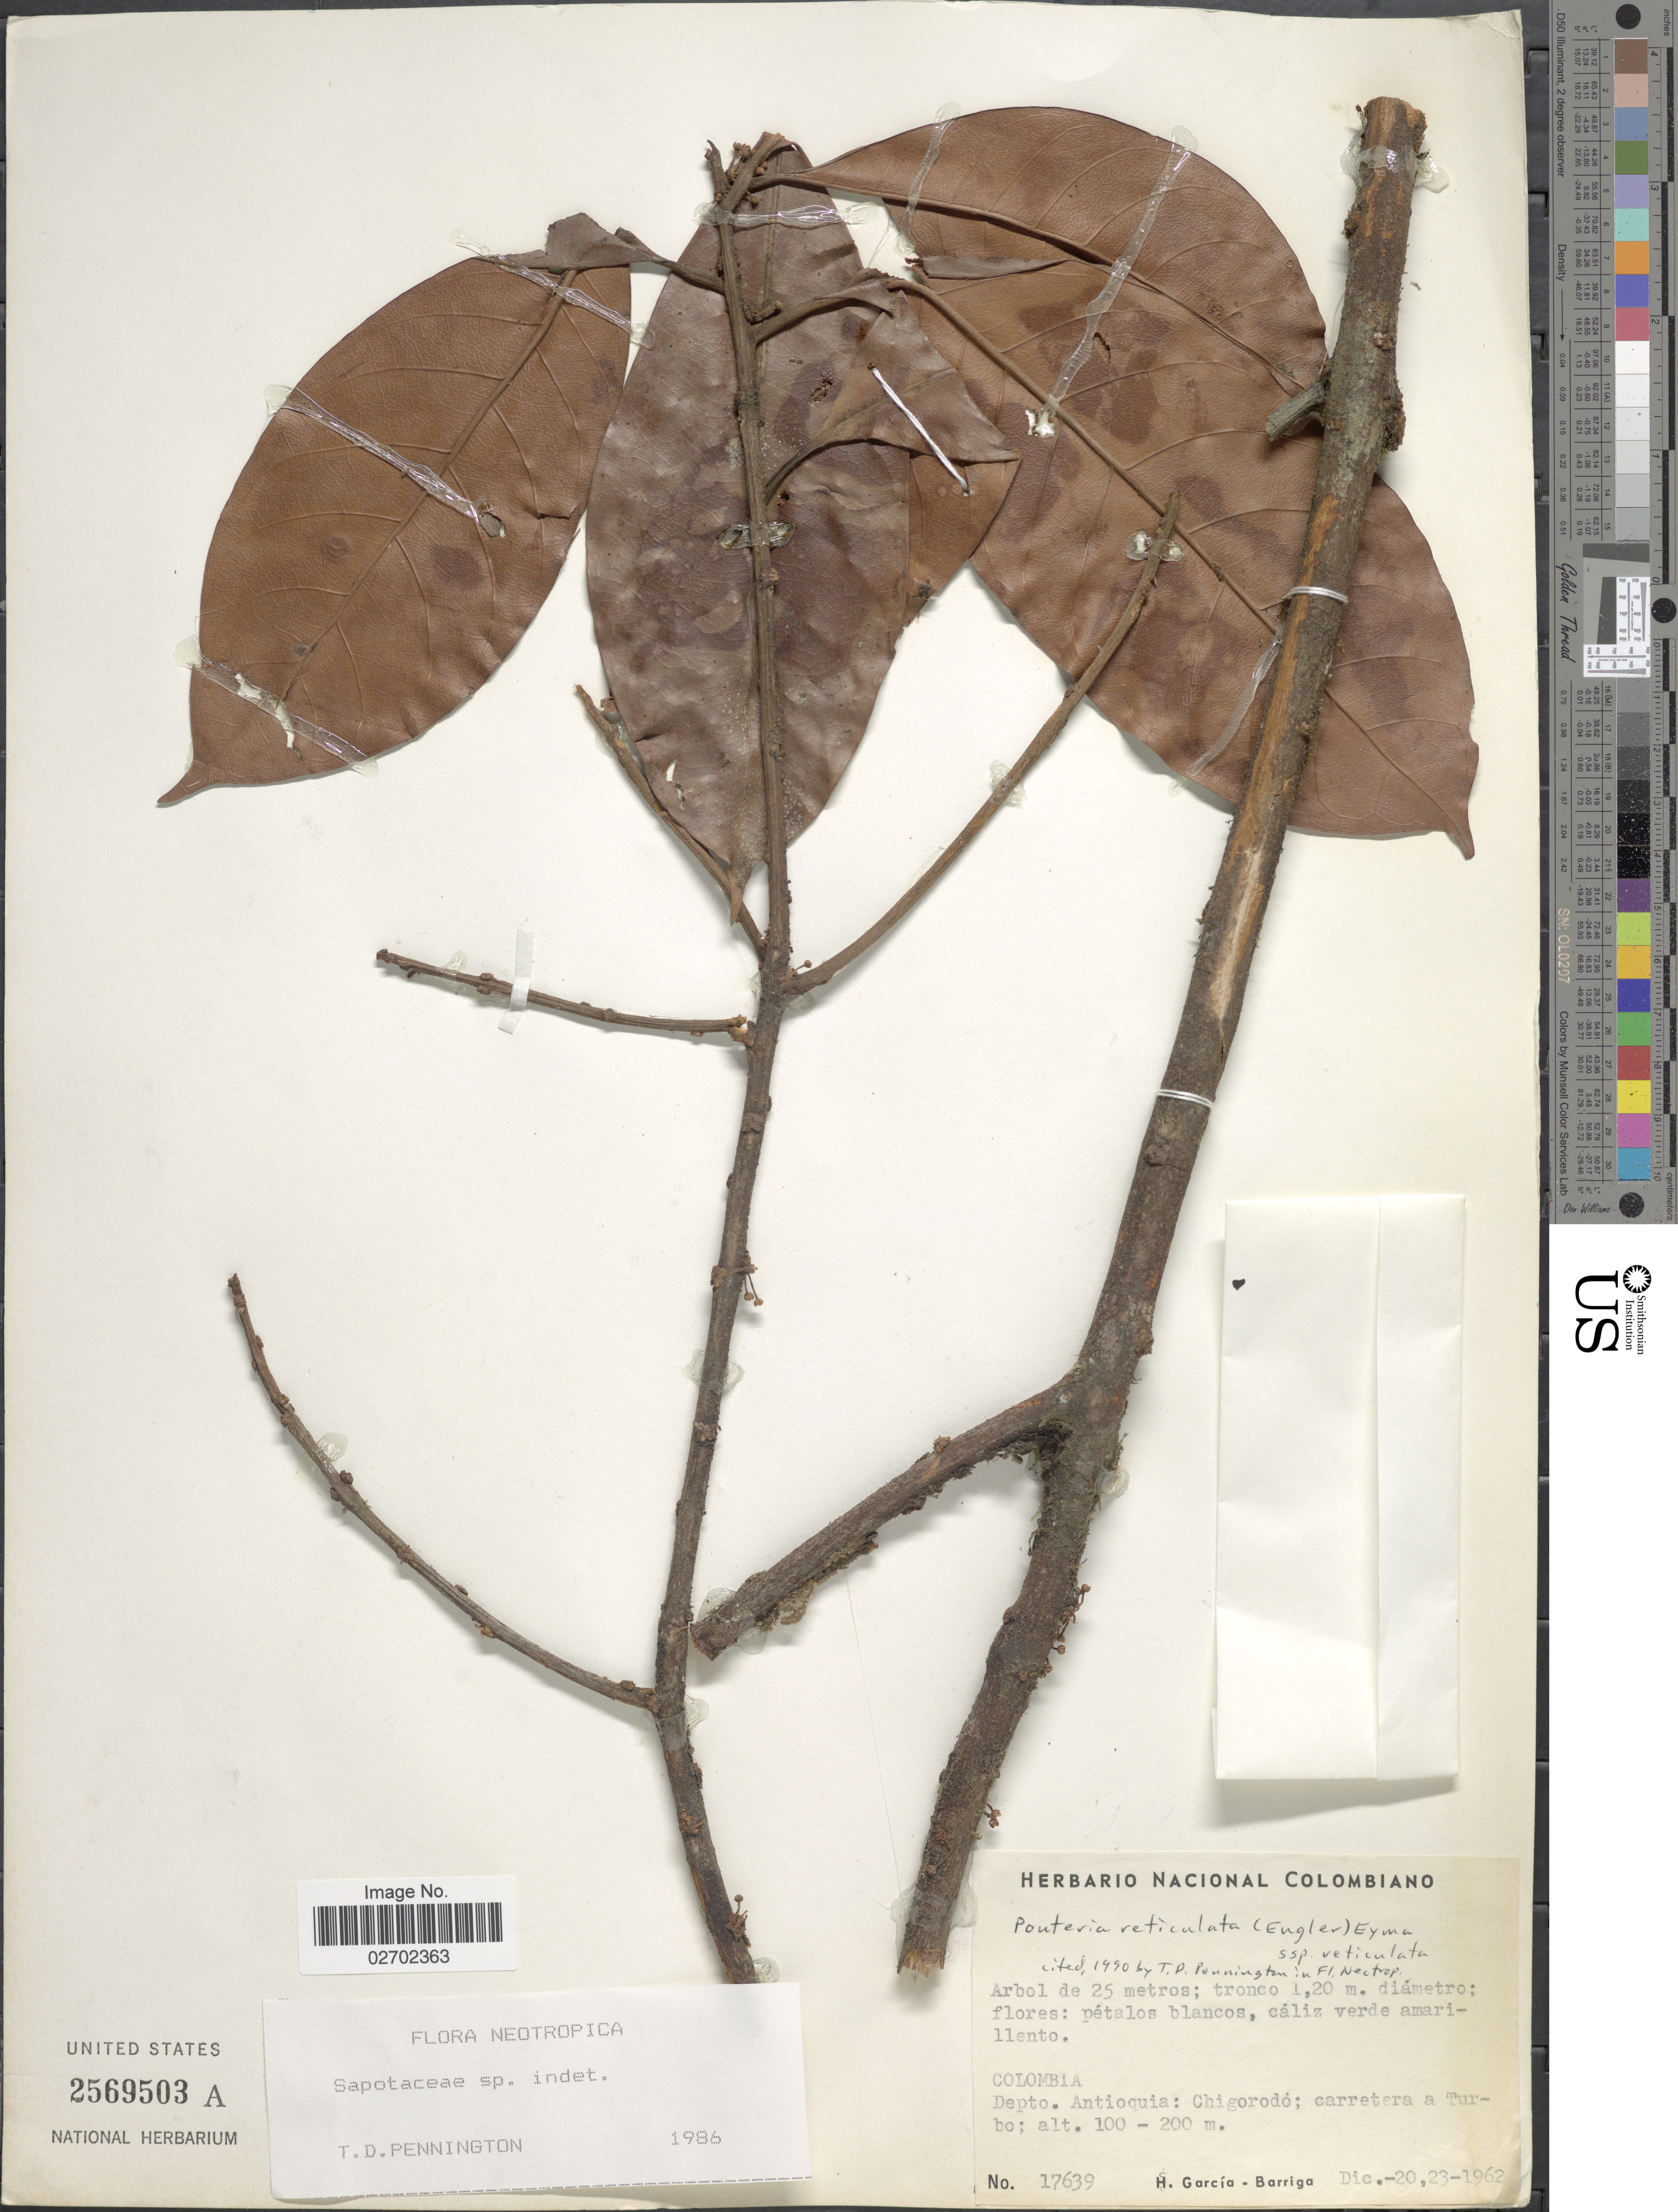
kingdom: Plantae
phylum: Tracheophyta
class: Magnoliopsida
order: Ericales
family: Sapotaceae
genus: Pouteria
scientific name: Pouteria reticulata subsp. reticulata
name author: (Engl.) Eyma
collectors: H. García Barriga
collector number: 17639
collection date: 1962-12-20/1962-12-23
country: Colombia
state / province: Antioquia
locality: Depto. Antioquia: Chigorodó; carretera a Turbo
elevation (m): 100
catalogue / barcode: US 2569503A